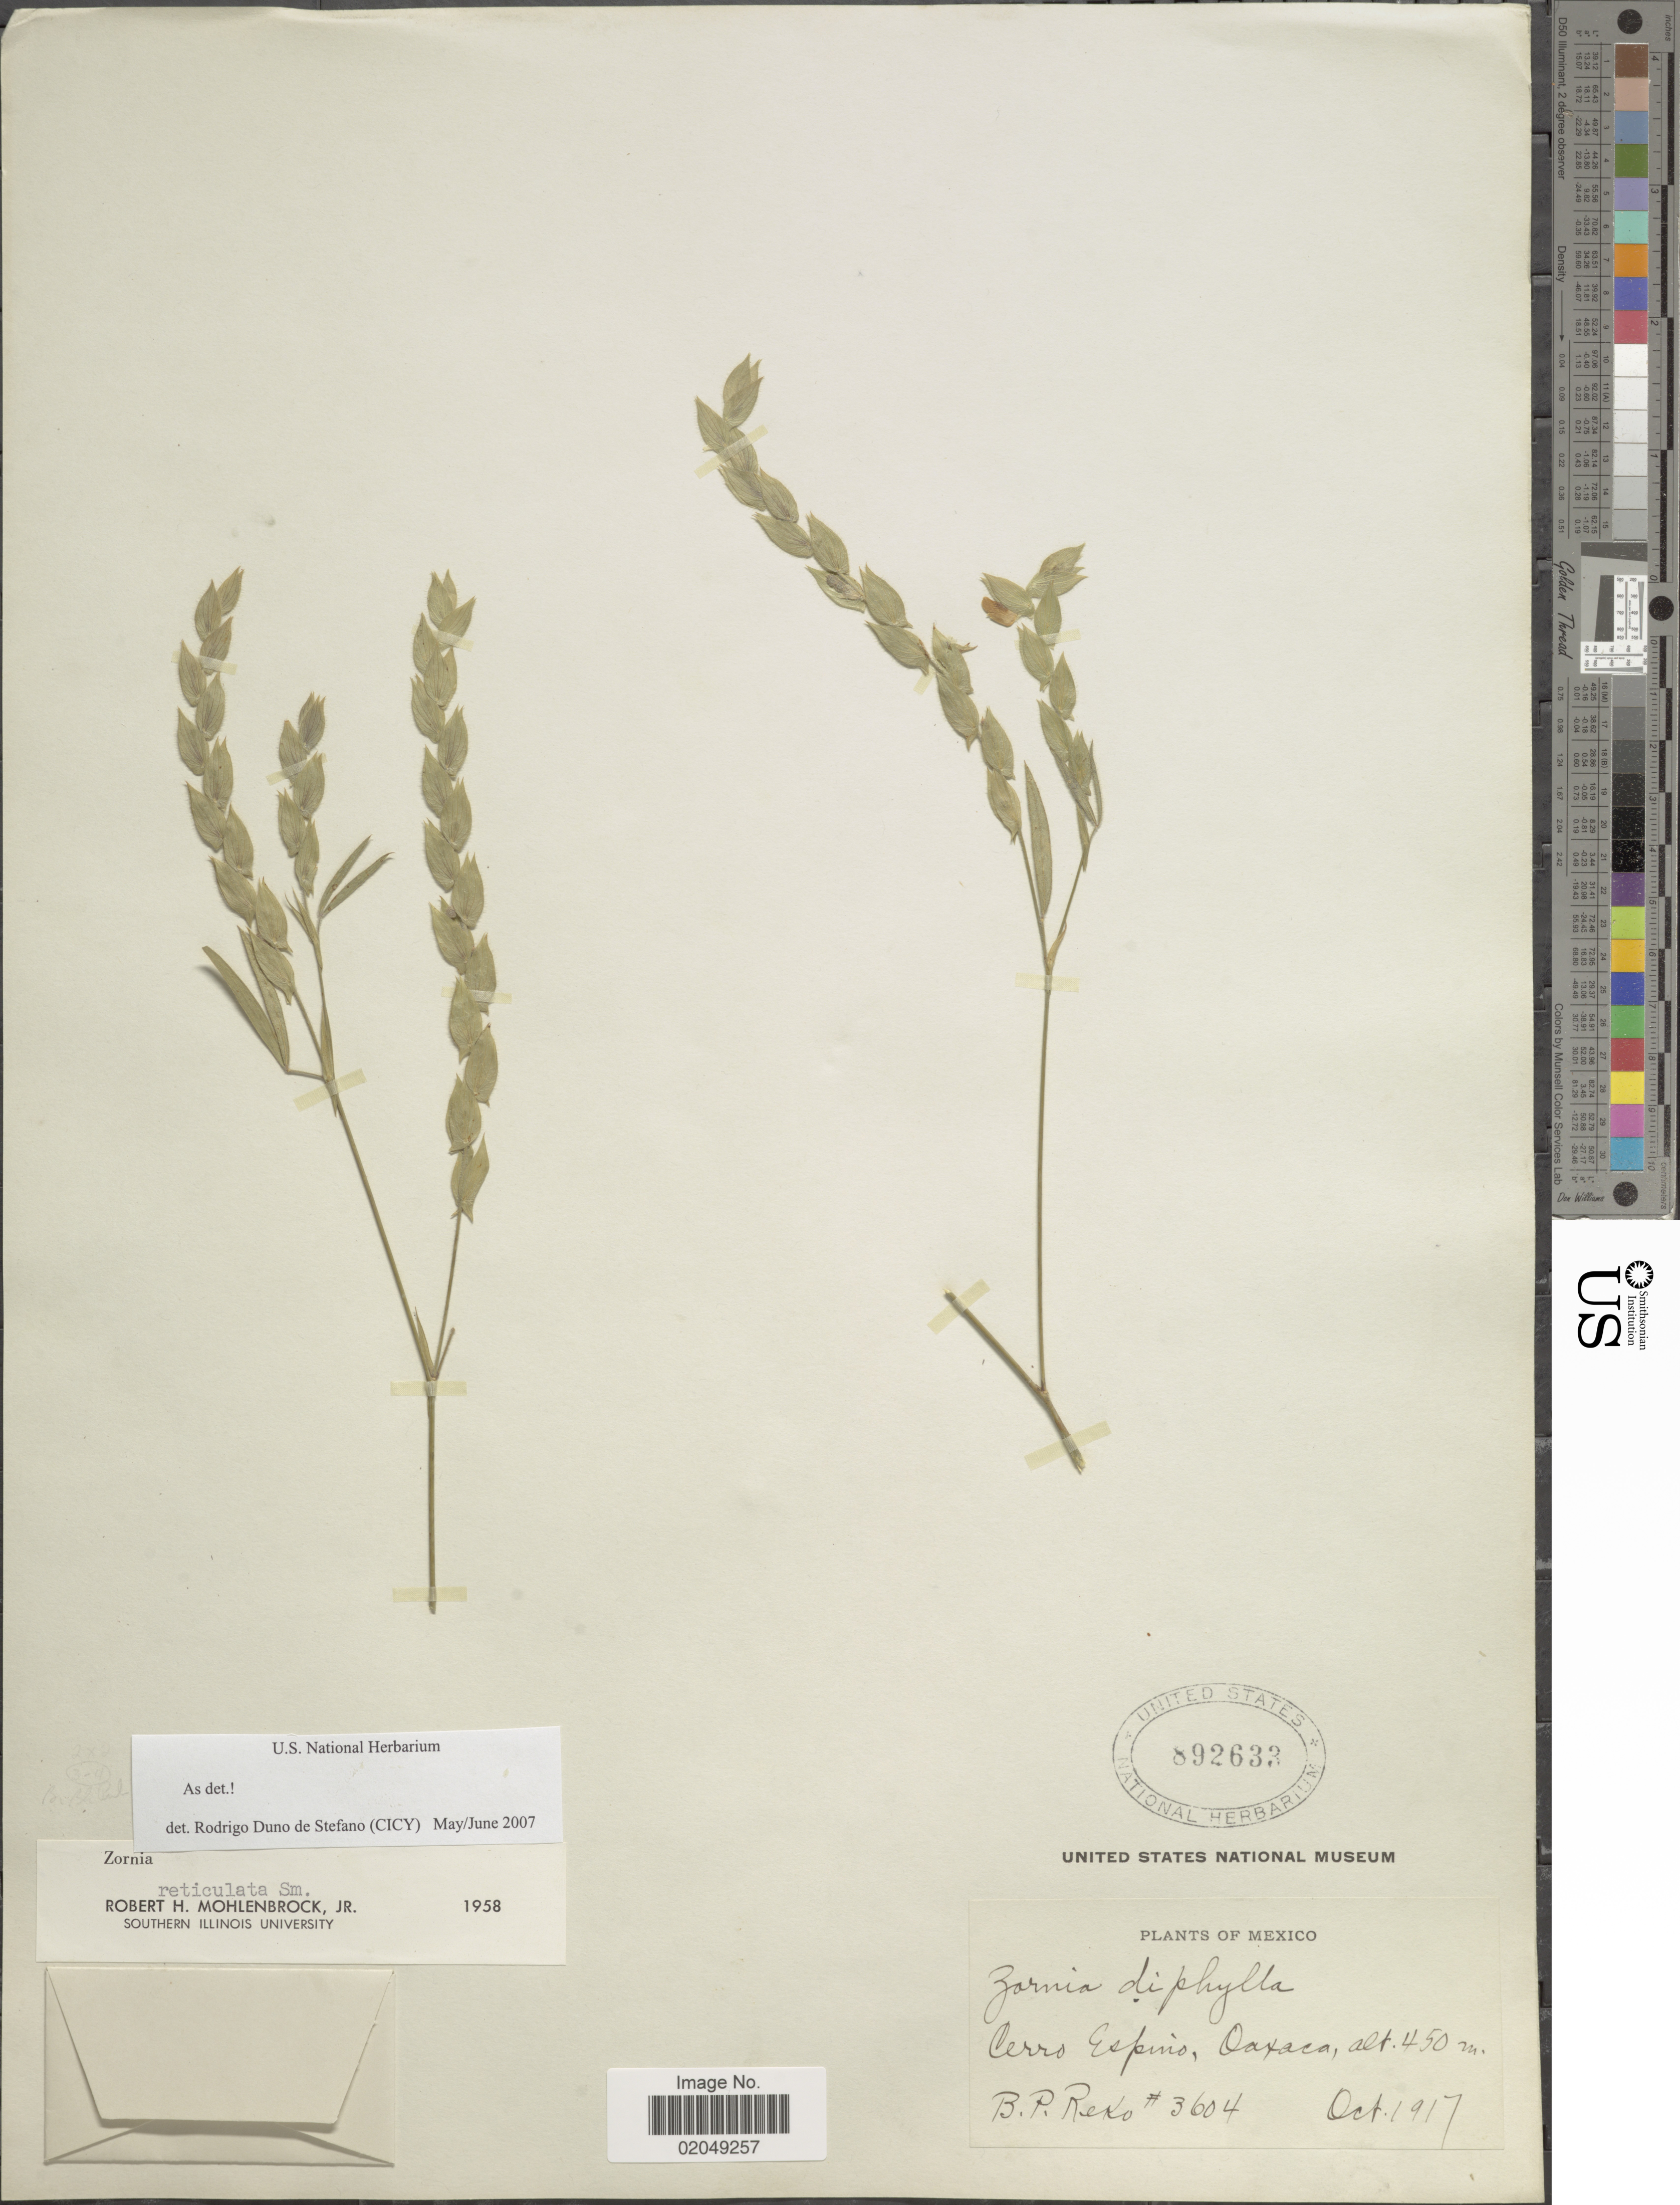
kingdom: Plantae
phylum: Tracheophyta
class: Magnoliopsida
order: Fabales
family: Fabaceae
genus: Zornia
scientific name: Zornia reticulata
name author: Sm.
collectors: B. P. Reko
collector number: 3604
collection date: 1917-10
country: Mexico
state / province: Oaxaca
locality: Cerro Epsino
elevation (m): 450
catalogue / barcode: US 892633